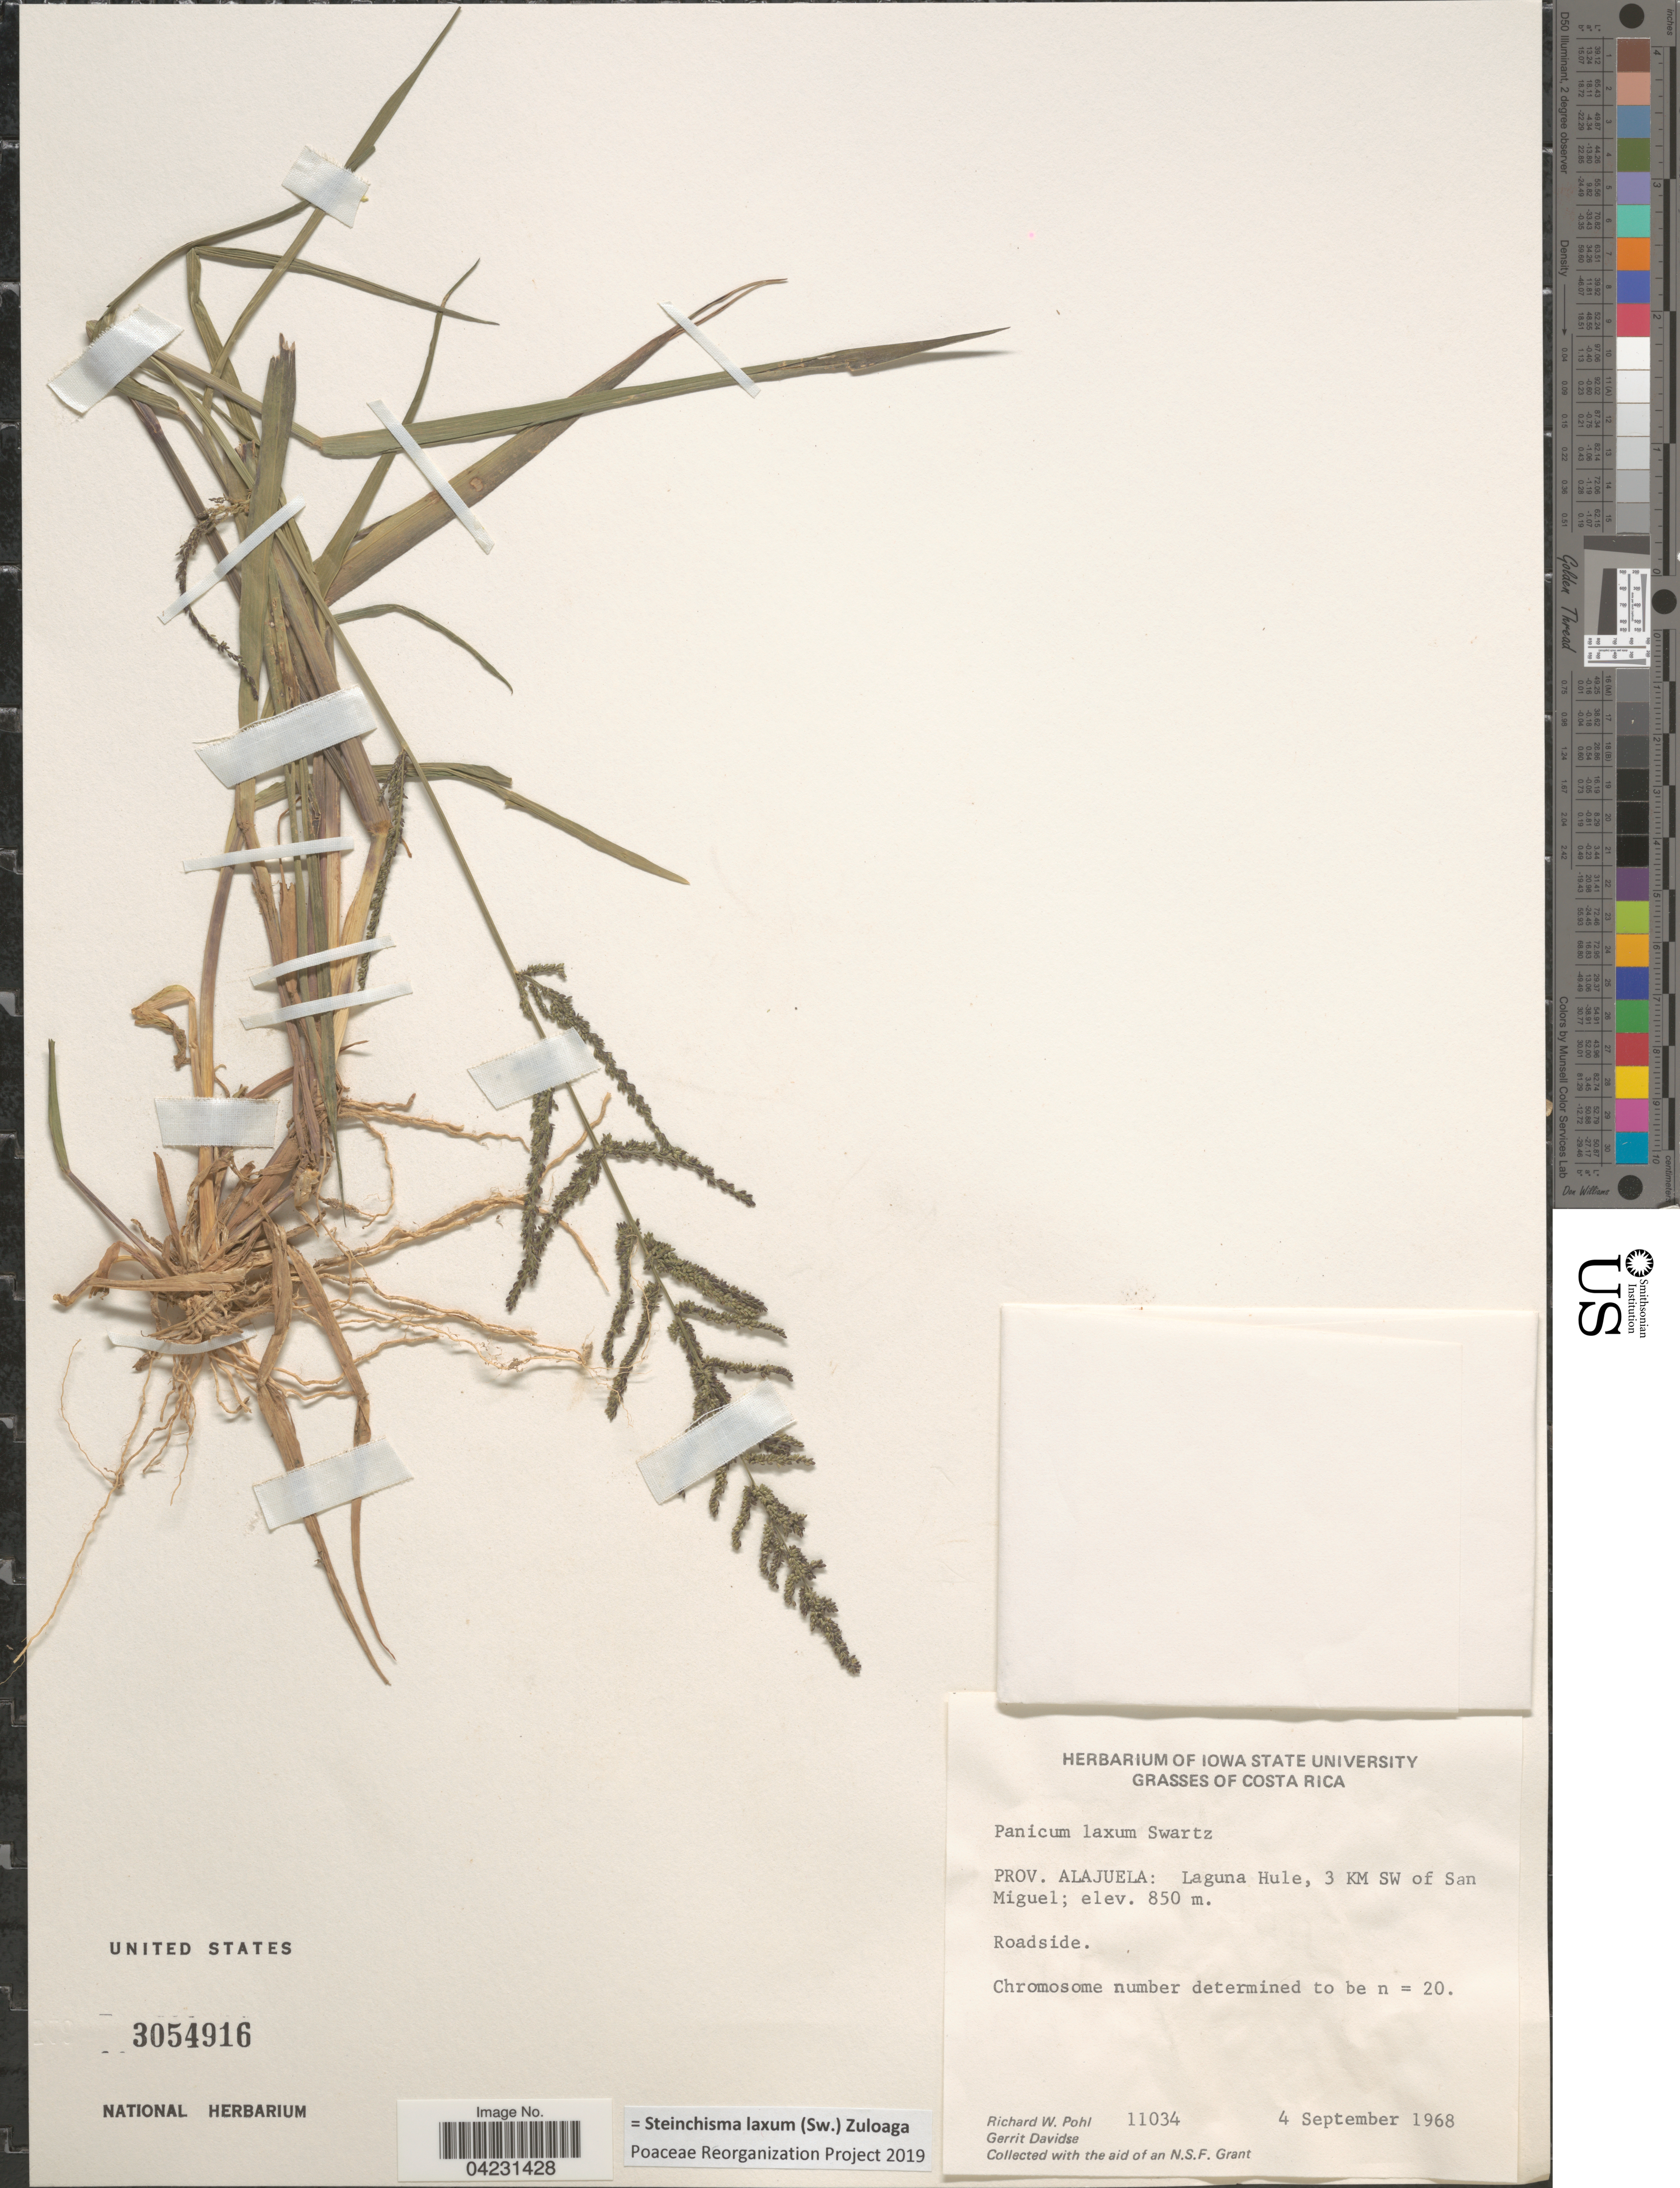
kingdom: Plantae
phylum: Tracheophyta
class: Liliopsida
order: Poales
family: Poaceae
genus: Steinchisma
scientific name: Steinchisma laxum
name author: (Sw.) Zuloaga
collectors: R. W. Pohl & G. Davidse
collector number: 11034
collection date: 1968-09-04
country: Costa Rica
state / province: Alajuela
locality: Laguna Hule, 3 KM SW of San Miguel.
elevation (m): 850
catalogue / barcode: US 3054916